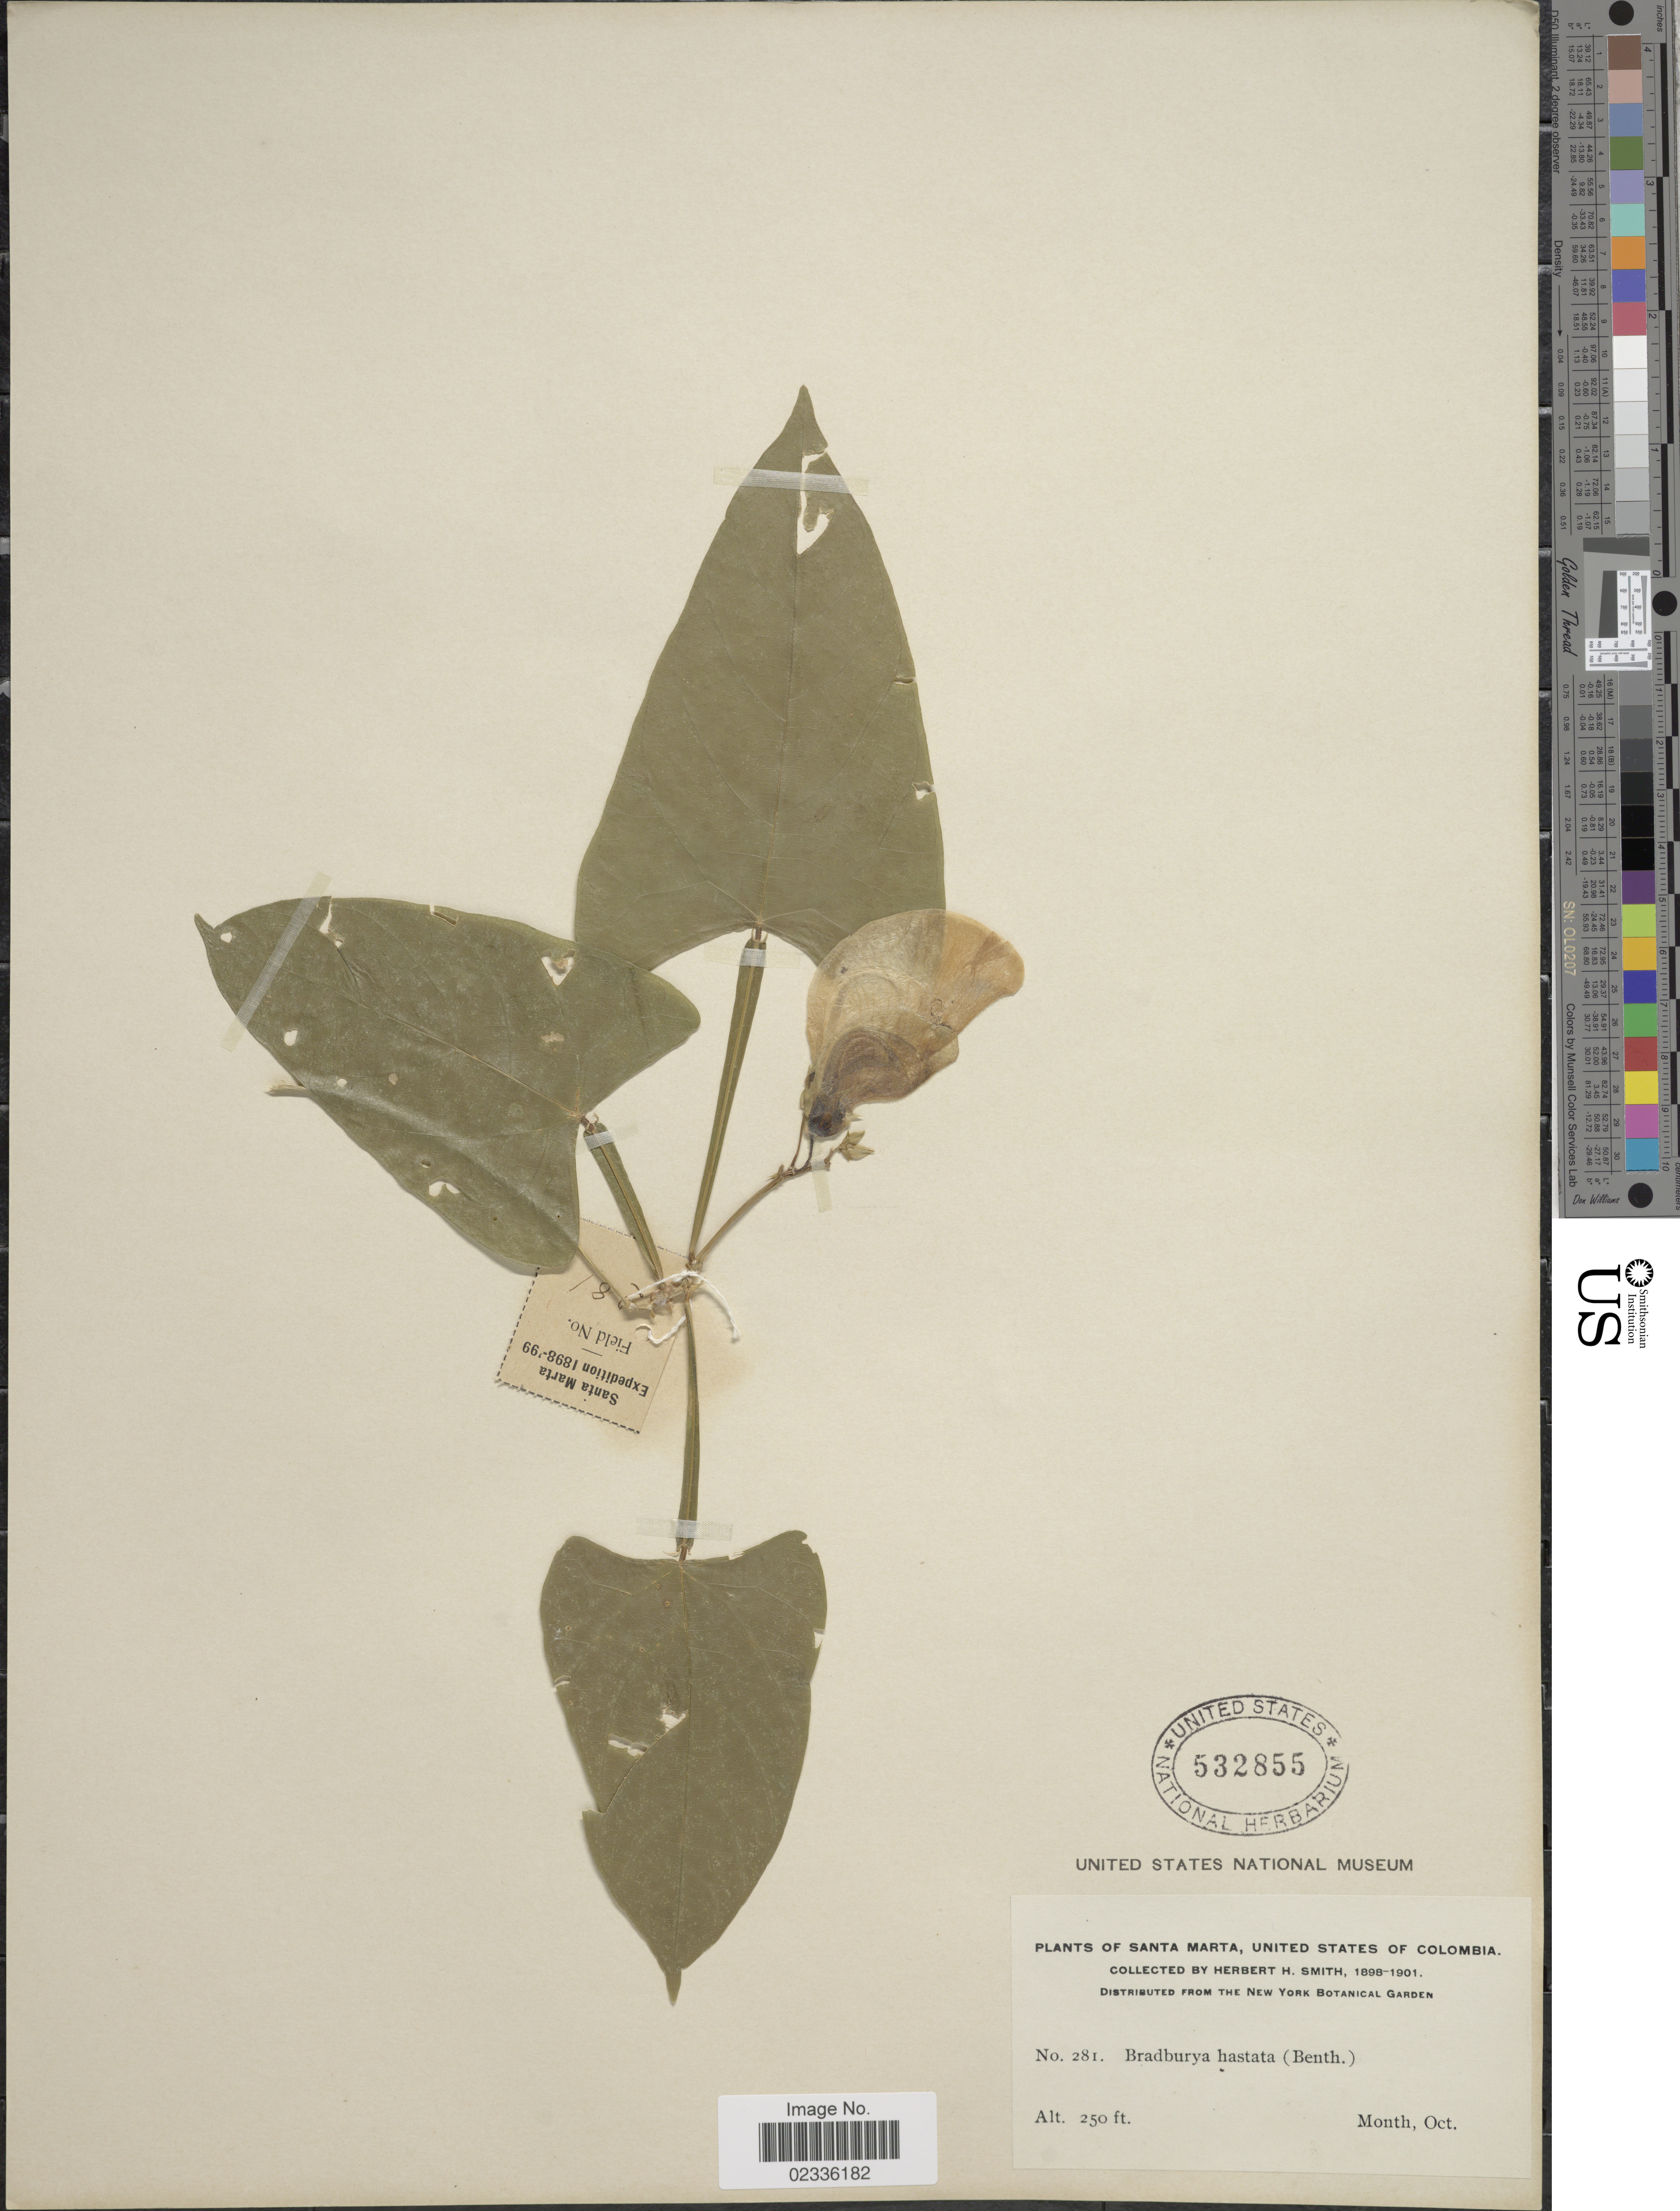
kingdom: Plantae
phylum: Tracheophyta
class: Magnoliopsida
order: Fabales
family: Fabaceae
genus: Centrosema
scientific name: Centrosema sagittata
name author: (Kunth) Rose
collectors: Herbert H. Smith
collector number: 281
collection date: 1898-10/1901-10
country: Colombia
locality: Santa Marta, United States of Colombia.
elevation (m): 76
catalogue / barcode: US 532855